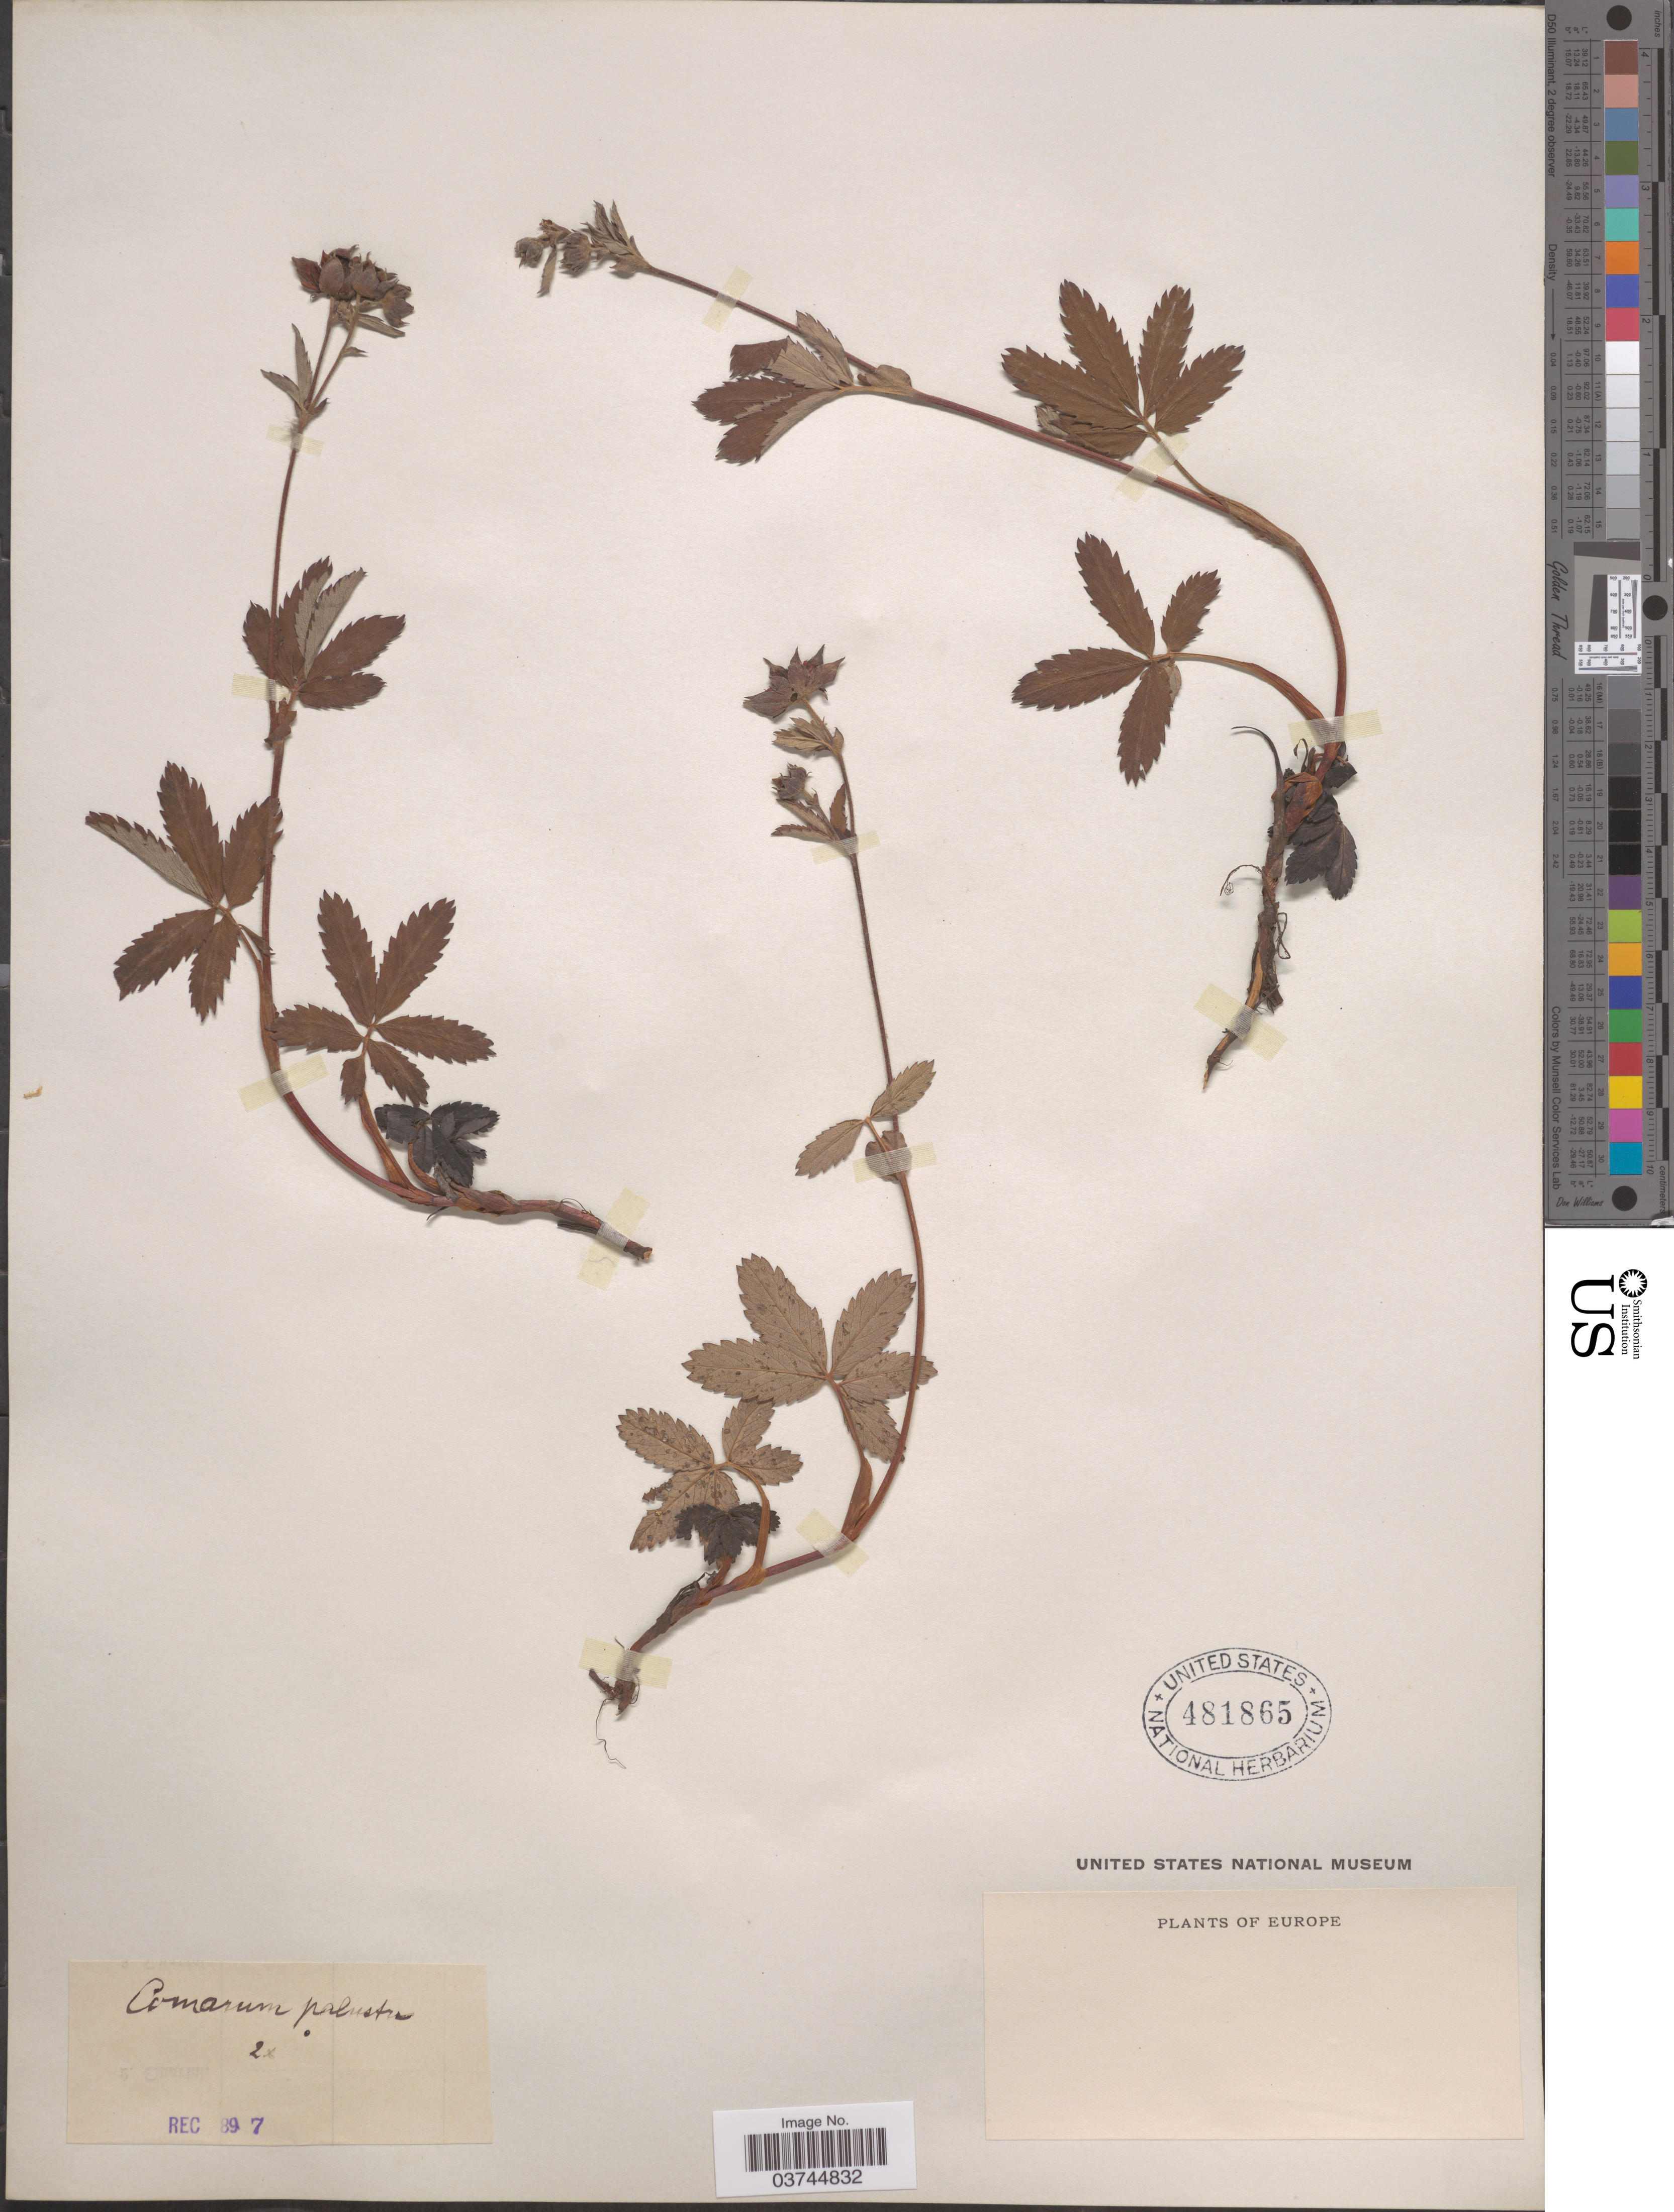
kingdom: Plantae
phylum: Tracheophyta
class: Magnoliopsida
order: Rosales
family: Rosaceae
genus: Comarum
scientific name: Comarum palustre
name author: L.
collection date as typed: Transcribed d/m/y: /7/89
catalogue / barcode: US 481865